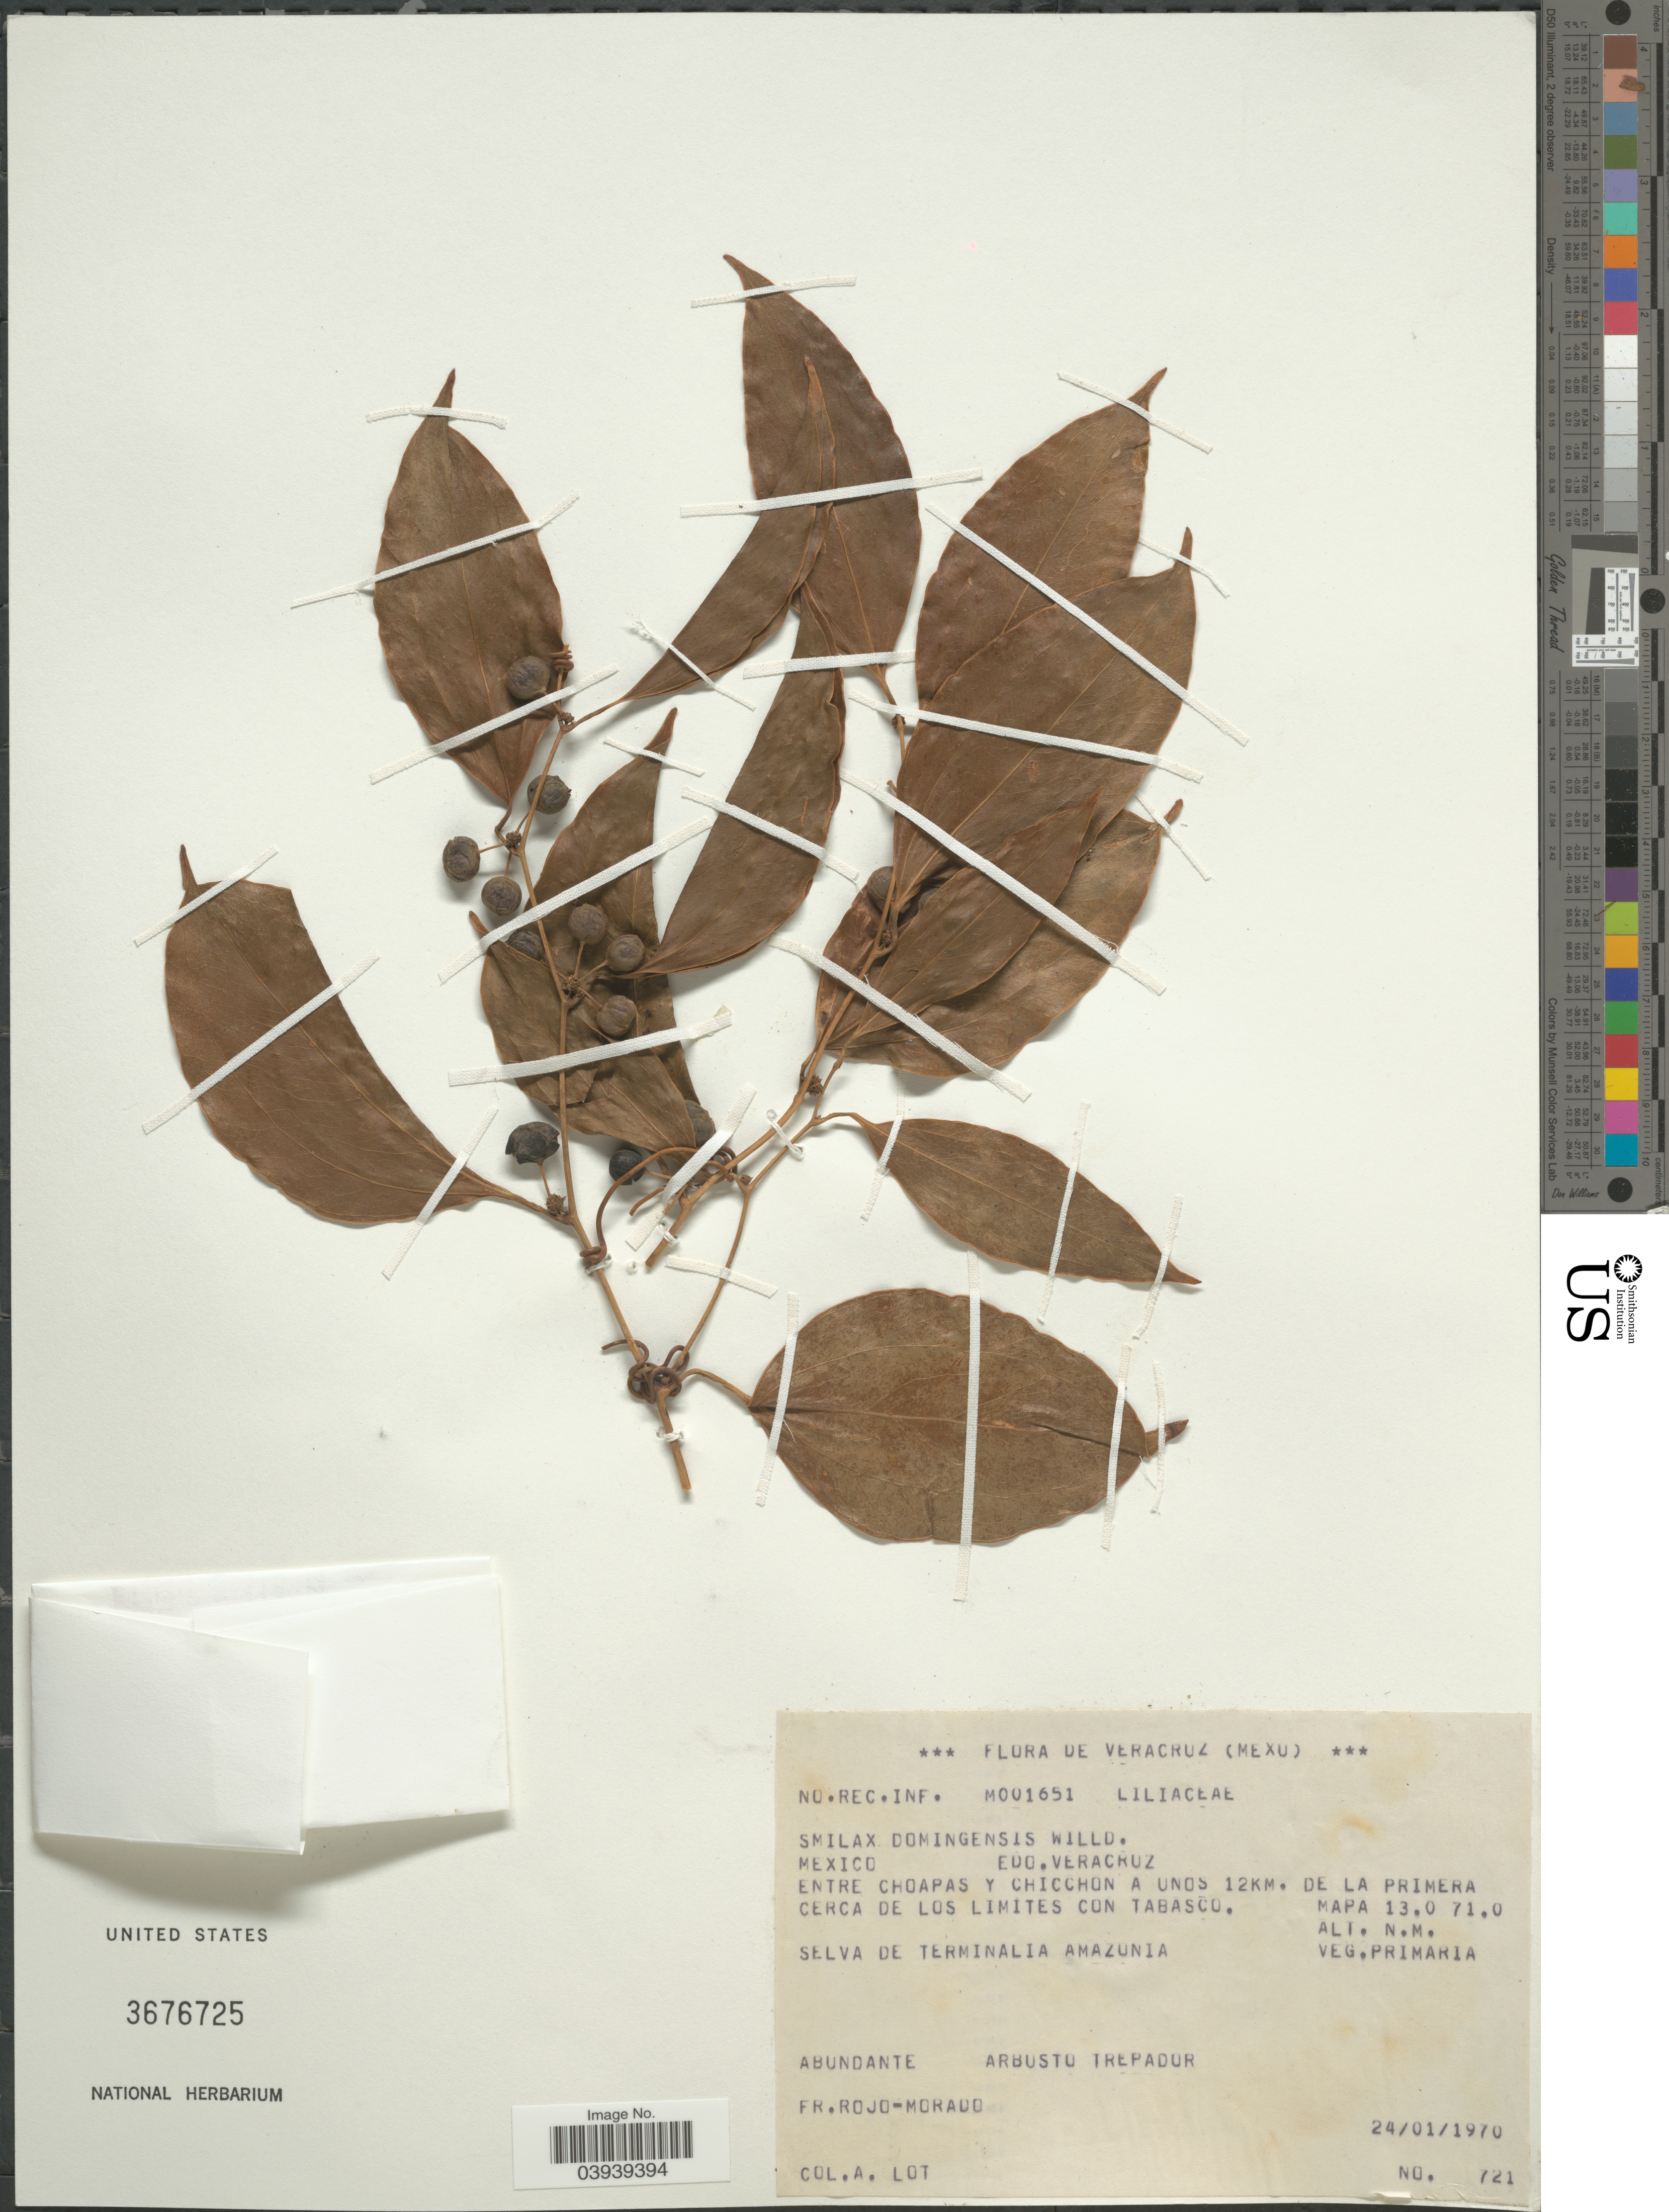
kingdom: Plantae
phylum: Tracheophyta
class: Liliopsida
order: Liliales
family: Smilacaceae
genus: Smilax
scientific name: Smilax domingensis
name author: Willd.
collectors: Lot, A.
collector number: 721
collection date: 1970-01-24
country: Mexico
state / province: Veracruz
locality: Edo. Veracruz. Entre Choapas y Chicchon a unos 12km. de la Primera cerca de los Limites con Tabasco. MAPA 13.0 71.0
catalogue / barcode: US 3676725